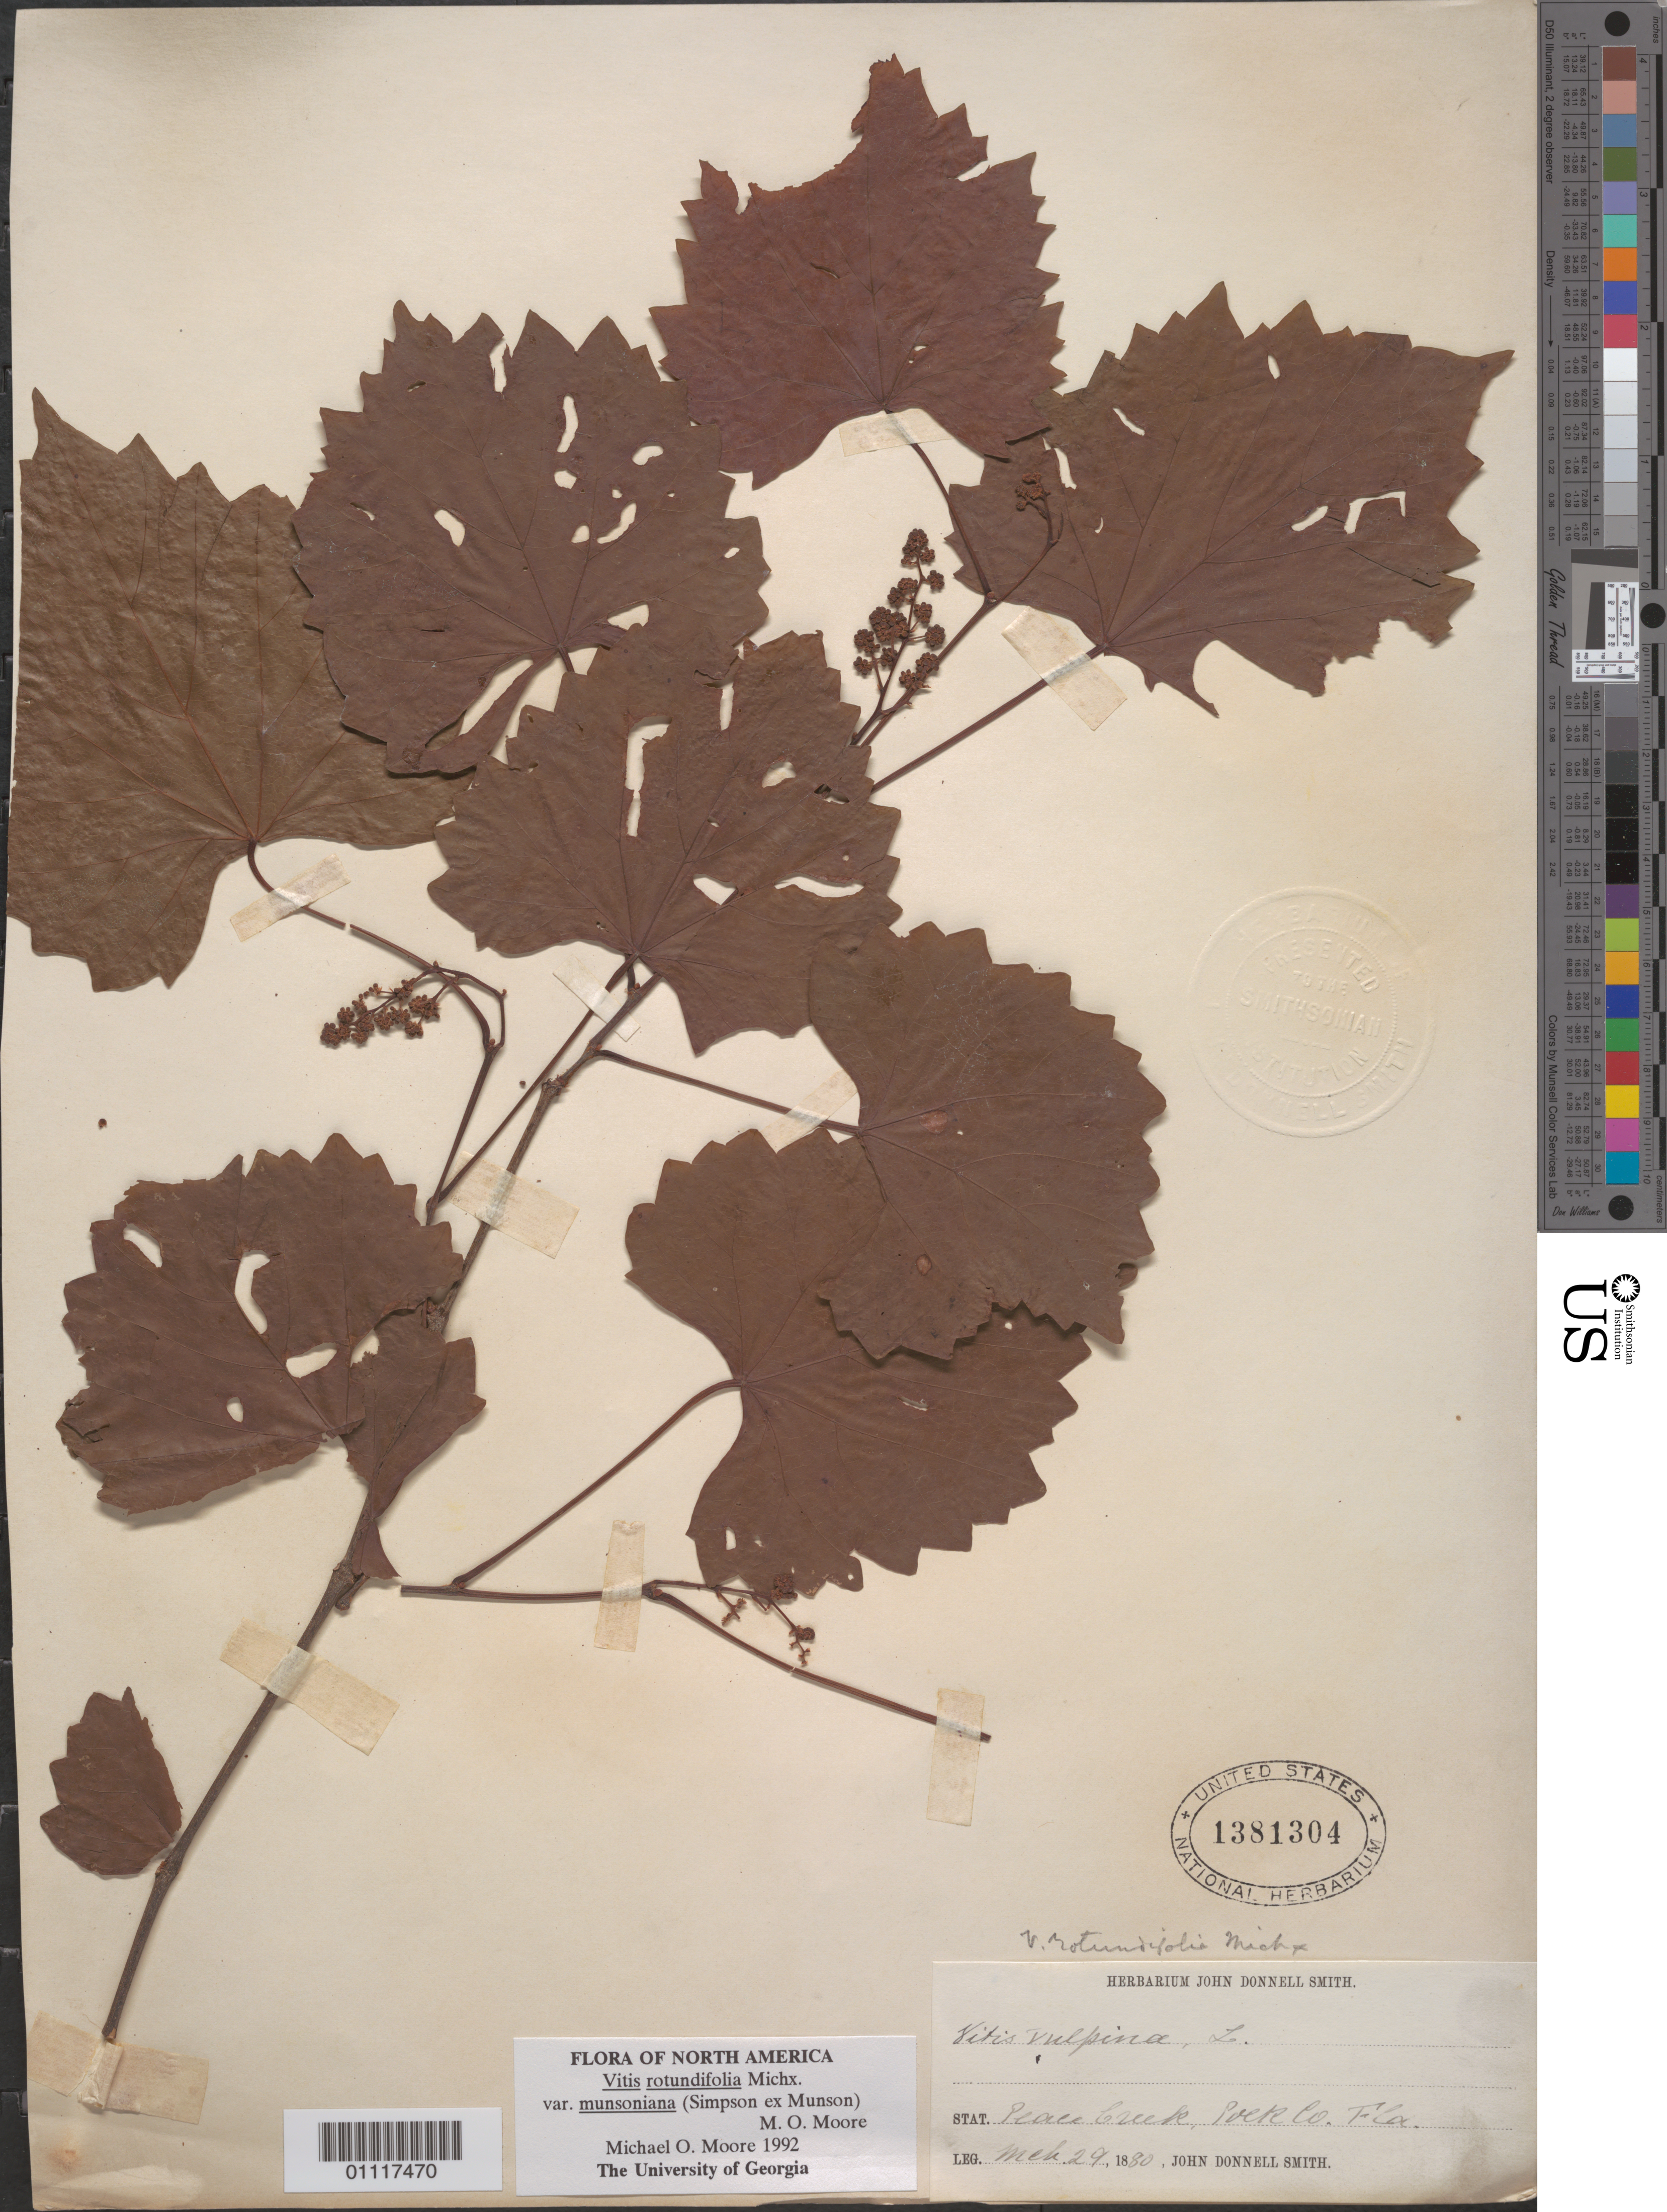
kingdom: Plantae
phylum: Tracheophyta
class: Magnoliopsida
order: Vitales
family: Vitaceae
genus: Vitis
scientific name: Vitis rotundifolia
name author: Michx.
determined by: Moore, M. O.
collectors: ex Herb. John Donnell Smith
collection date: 1880-03-29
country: United States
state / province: Florida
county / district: Polk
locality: Peace Creek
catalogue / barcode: US 1381304